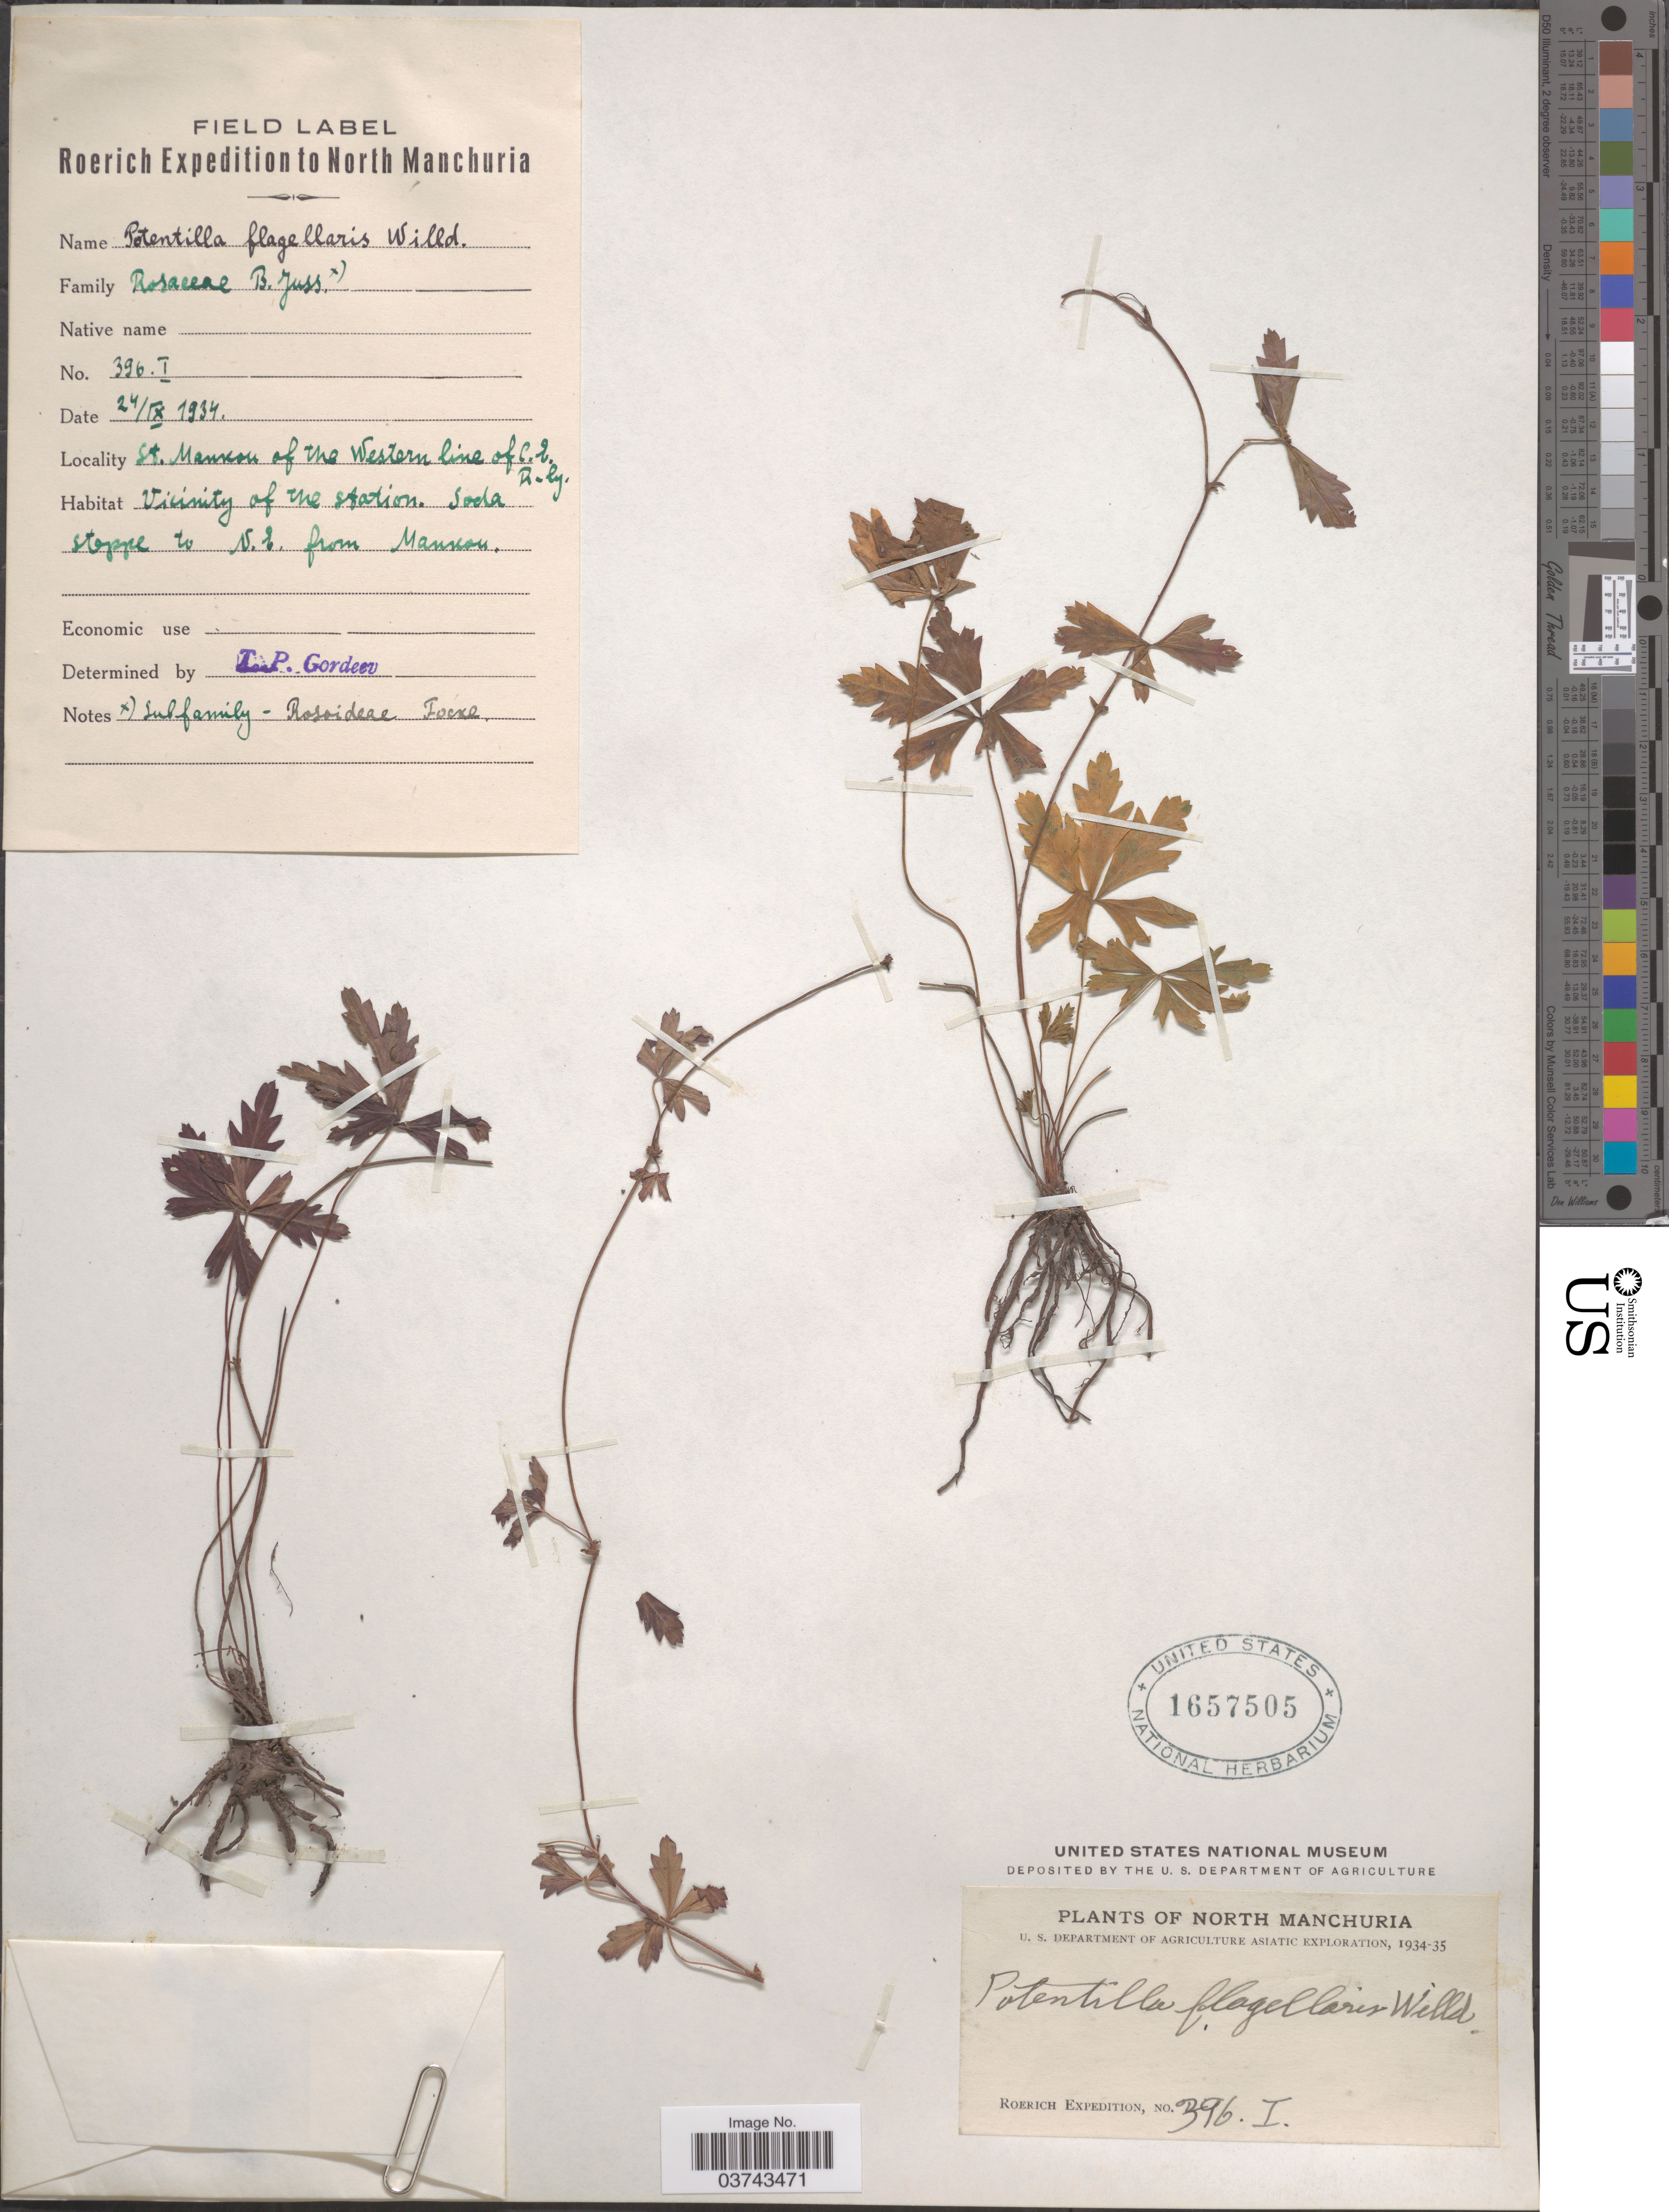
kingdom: Plantae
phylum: Tracheophyta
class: Magnoliopsida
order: Rosales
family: Rosaceae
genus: Potentilla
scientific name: Potentilla flagellaris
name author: D.F.K. Schltdl.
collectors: Roerich Expedition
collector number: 396I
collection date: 1934-09-24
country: China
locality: North Manchuria. St. Manrou of the Western line of C.I.R.ly (Chinese Eastern Railway). Vicinity of the station. Soda steppe to N. E. from Manrou.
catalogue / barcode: US 1657505